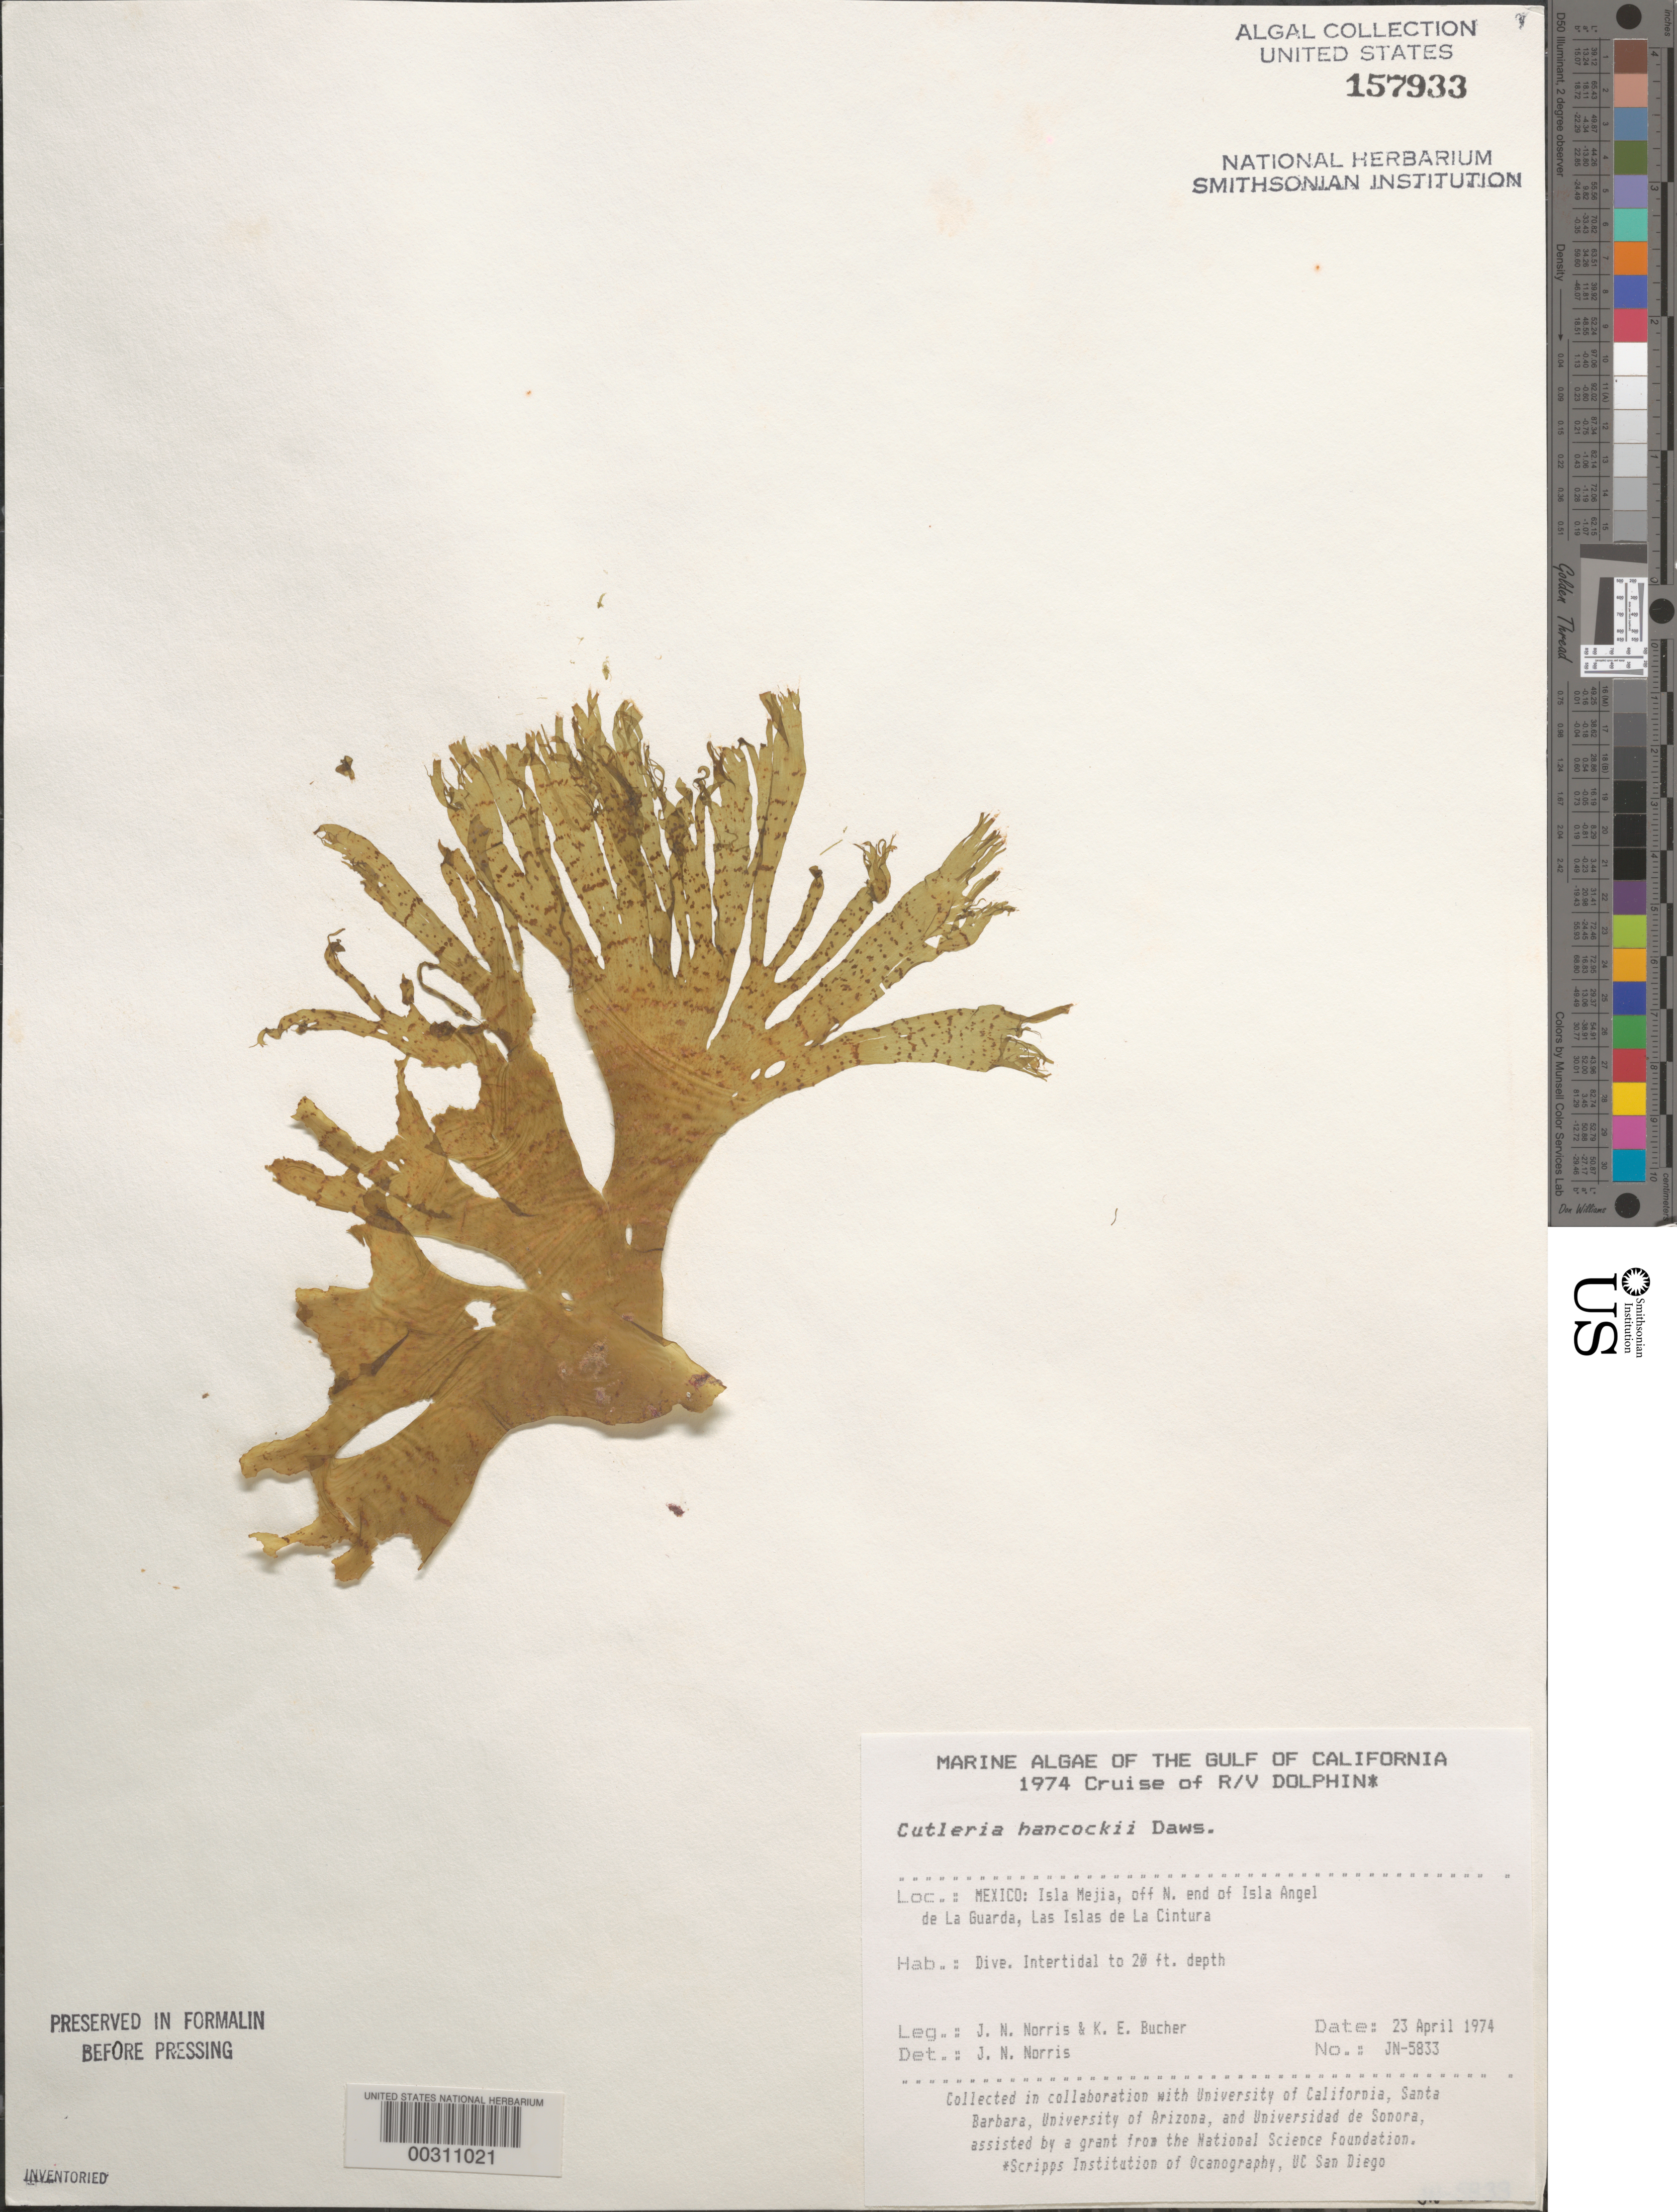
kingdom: Chromista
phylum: Ochrophyta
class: Phaeophyceae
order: Cutleriales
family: Cutleriaceae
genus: Cutleria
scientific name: Cutleria hancockii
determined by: Norris, James N.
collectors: J. N. Norris & K. E. Bucher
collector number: JN-5833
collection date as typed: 23 Apr 1974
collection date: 1974-04-23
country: Mexico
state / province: Baja California Norte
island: Isla Mejia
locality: Off Isla Angel de la Guarda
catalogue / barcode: US 157933